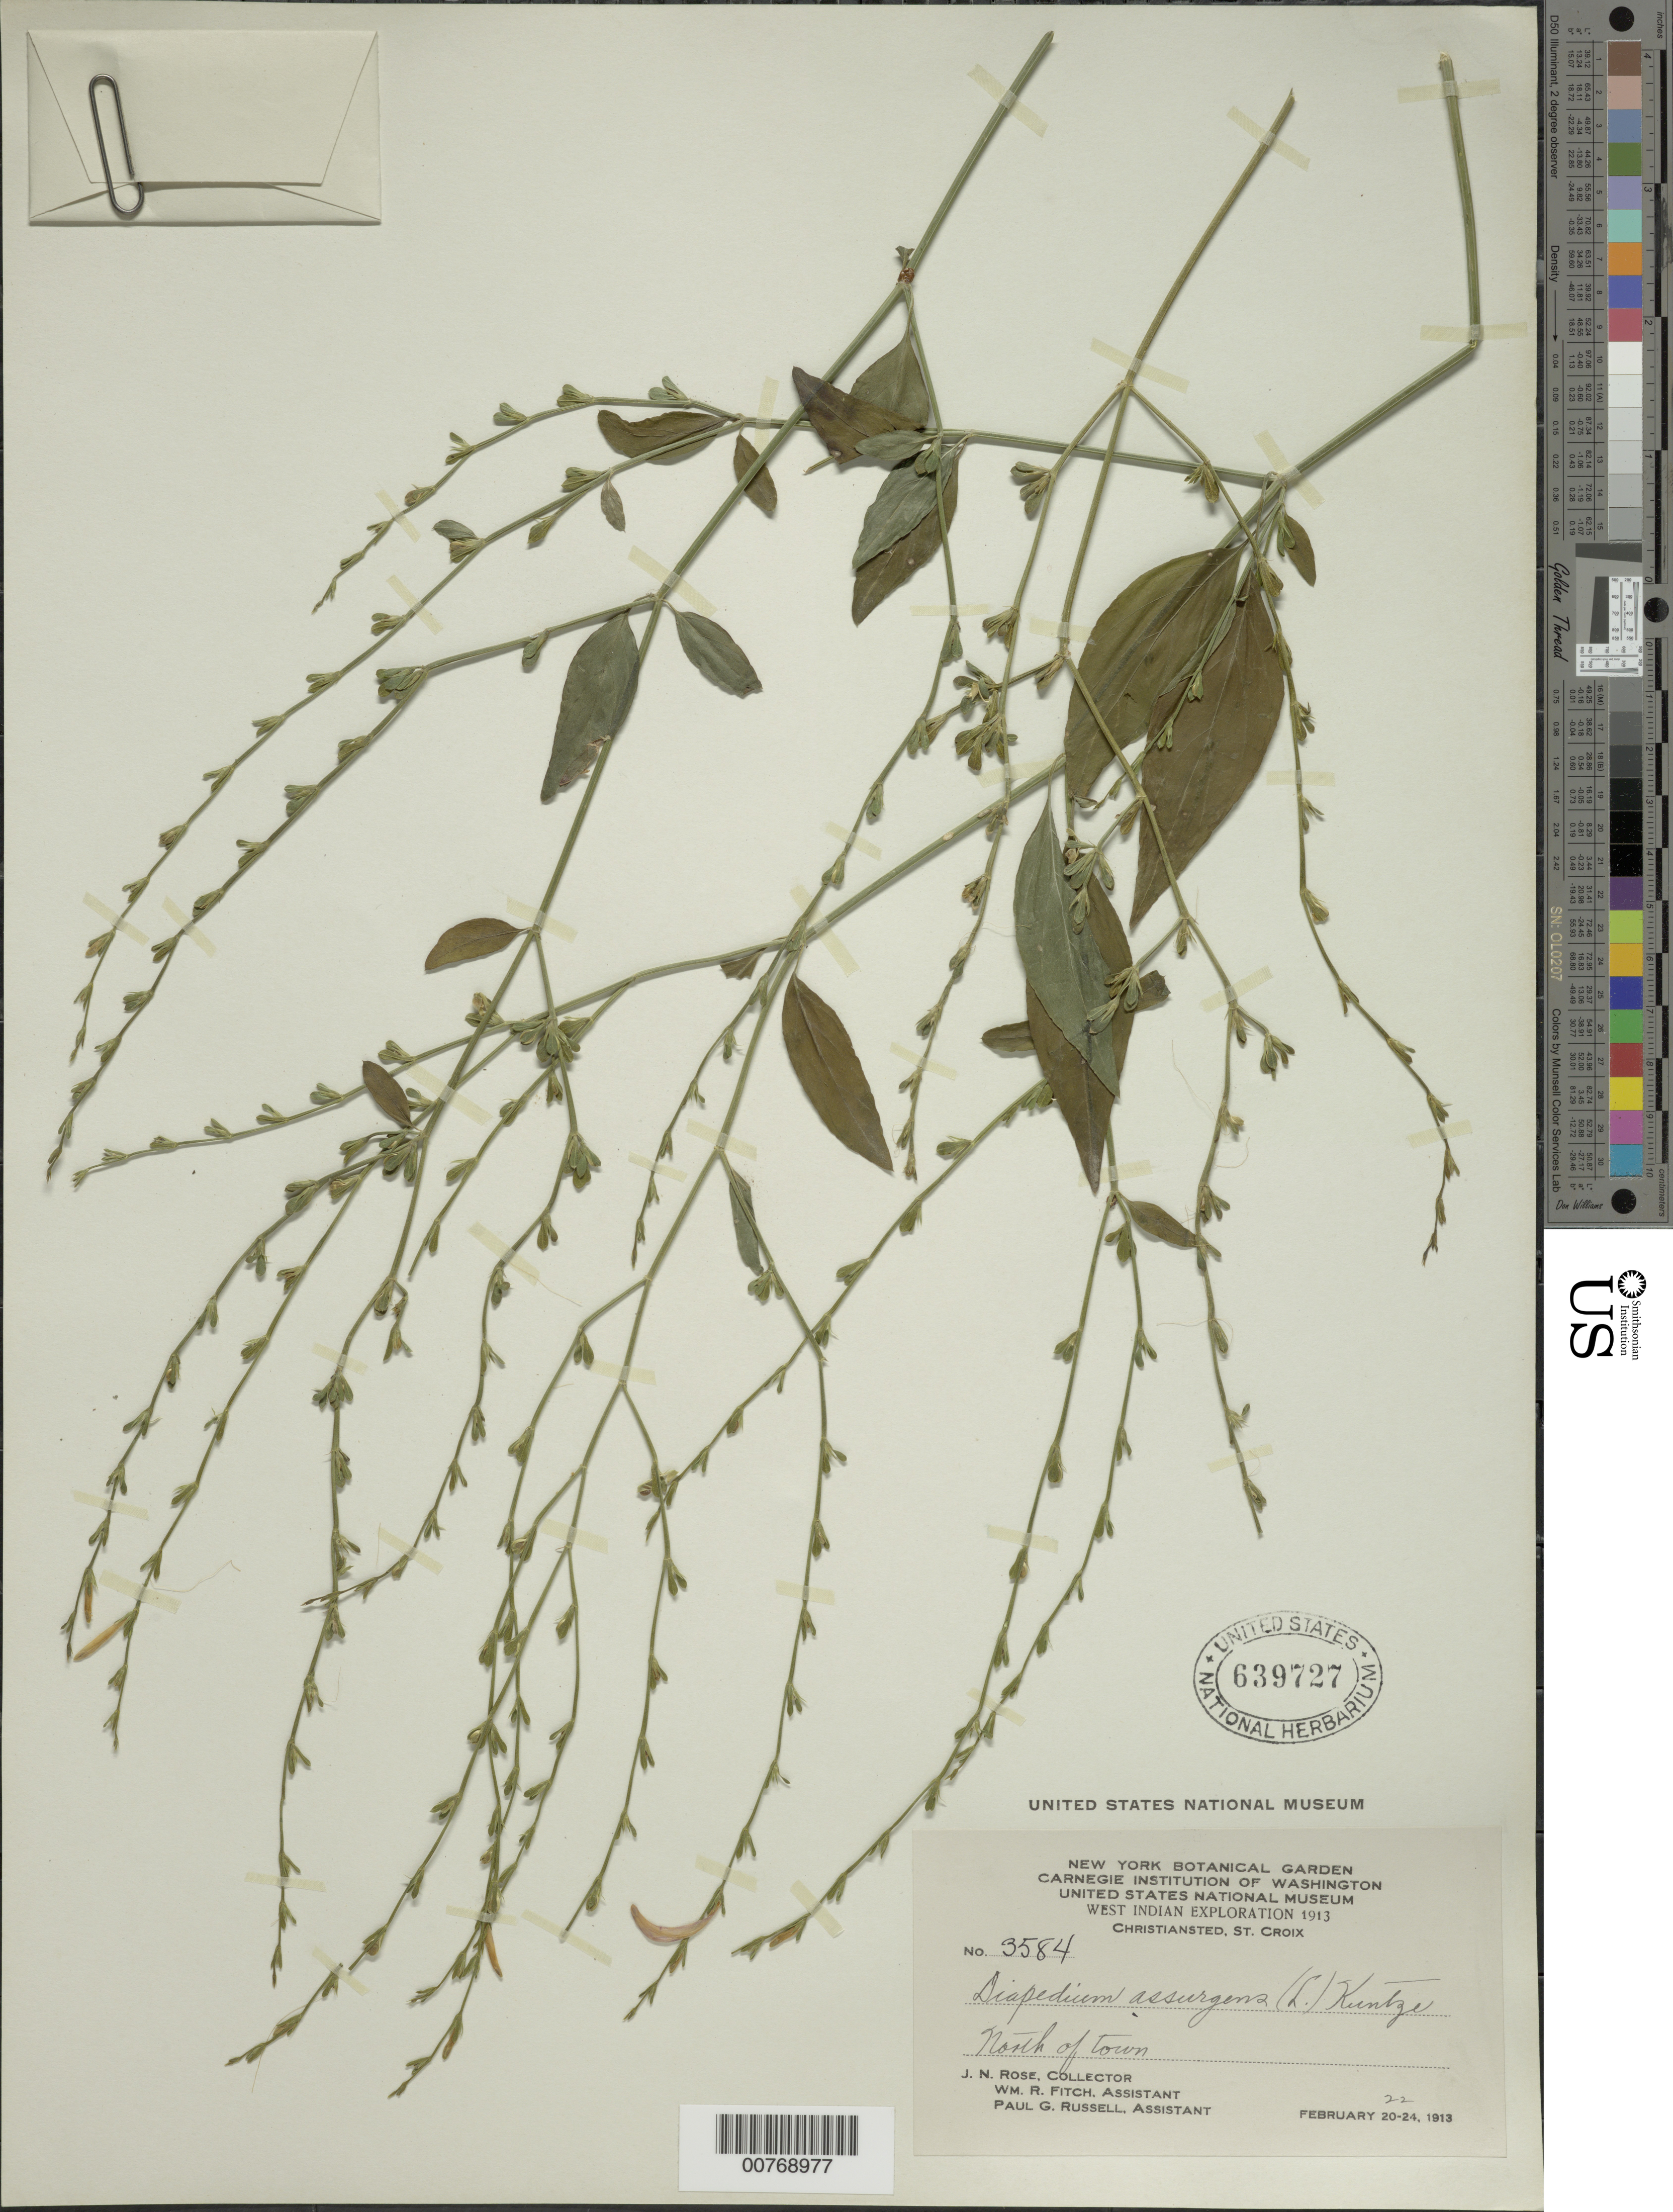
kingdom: Plantae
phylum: Tracheophyta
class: Magnoliopsida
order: Lamiales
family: Acanthaceae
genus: Dicliptera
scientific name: Dicliptera sexangularis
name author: (L.) Juss.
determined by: Acevedo-Rodríguez, P., (BOT), Smithsonian Institution - National Museum of Natural History (UNITED STATES)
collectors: J. N. Rose, W. R. Fitch & P. G. Russell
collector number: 3584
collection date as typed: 20 Feb 1912 to 22 Feb 1912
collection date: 1912-02-20/1912-02-22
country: U.S. Virgin Islands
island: St. Croix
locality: Christiansted; north of town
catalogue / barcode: US 639727